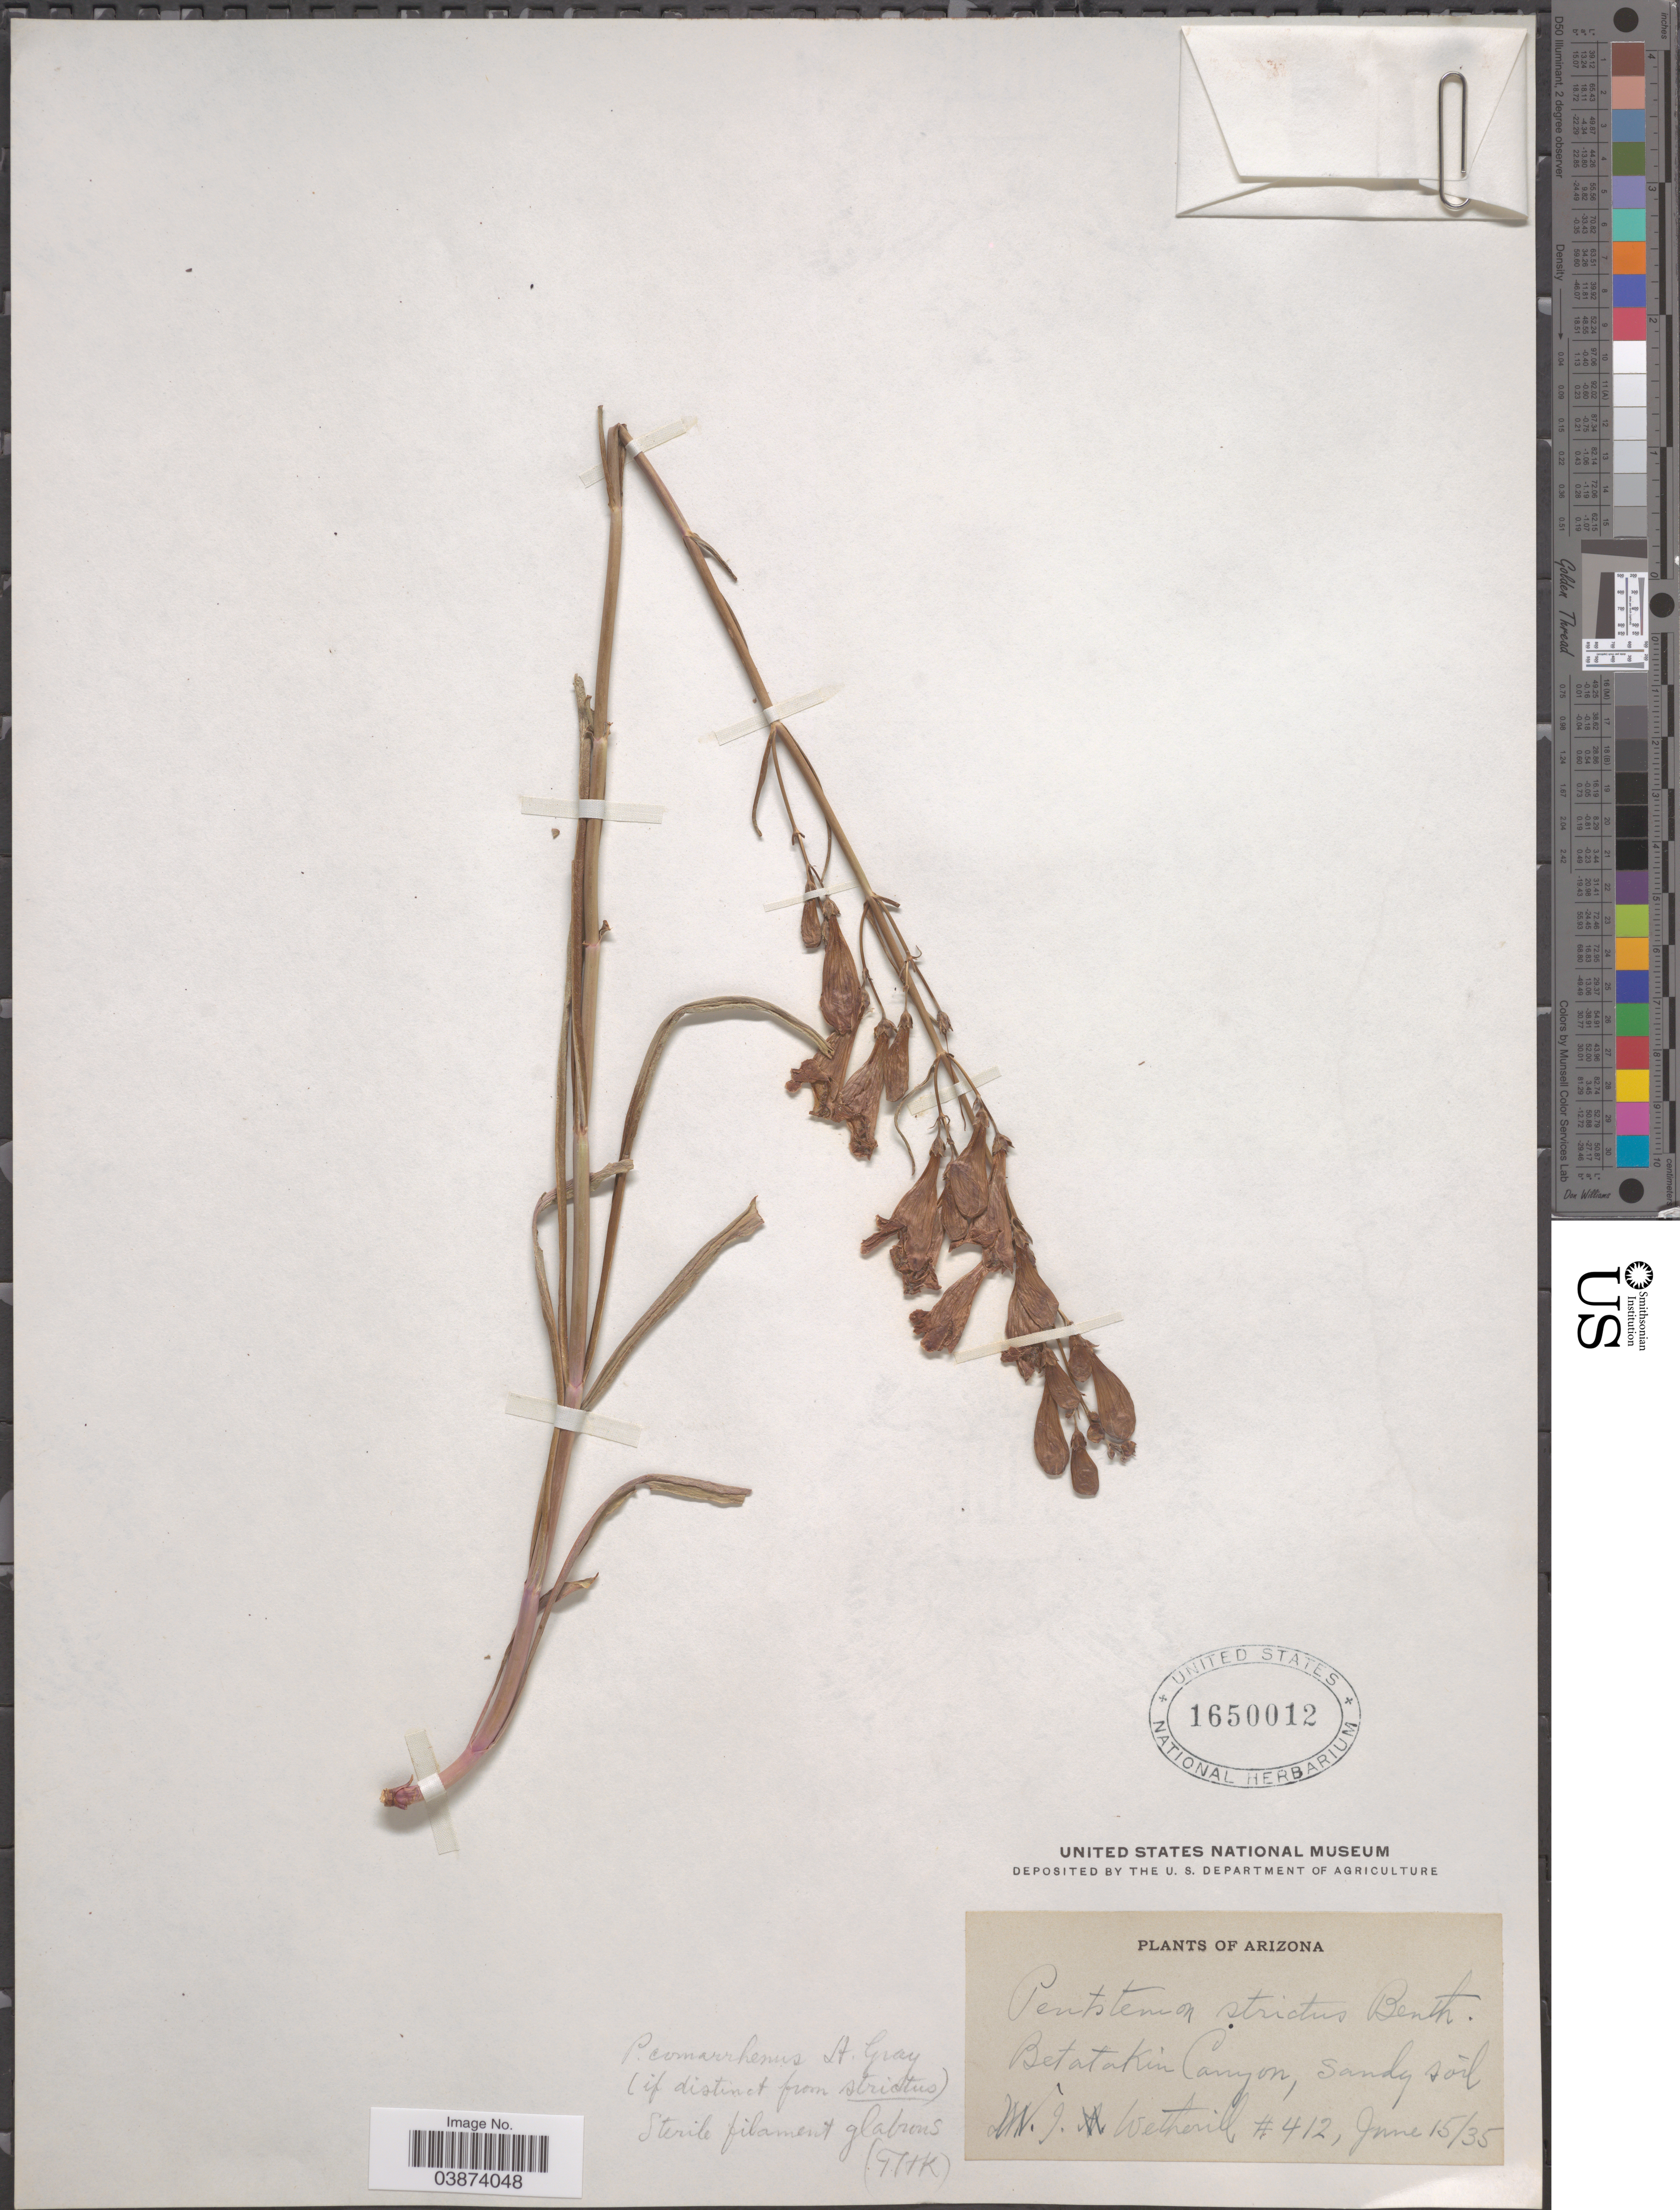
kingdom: Plantae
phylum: Tracheophyta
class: Magnoliopsida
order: Lamiales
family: Plantaginaceae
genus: Penstemon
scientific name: Penstemon comarrhenus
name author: A. Gray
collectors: M. Wetherill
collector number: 412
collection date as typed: Transcribed d/m/y: 15/6/35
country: United States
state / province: Arizona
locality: Betatakin Canyon.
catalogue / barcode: US 1650012